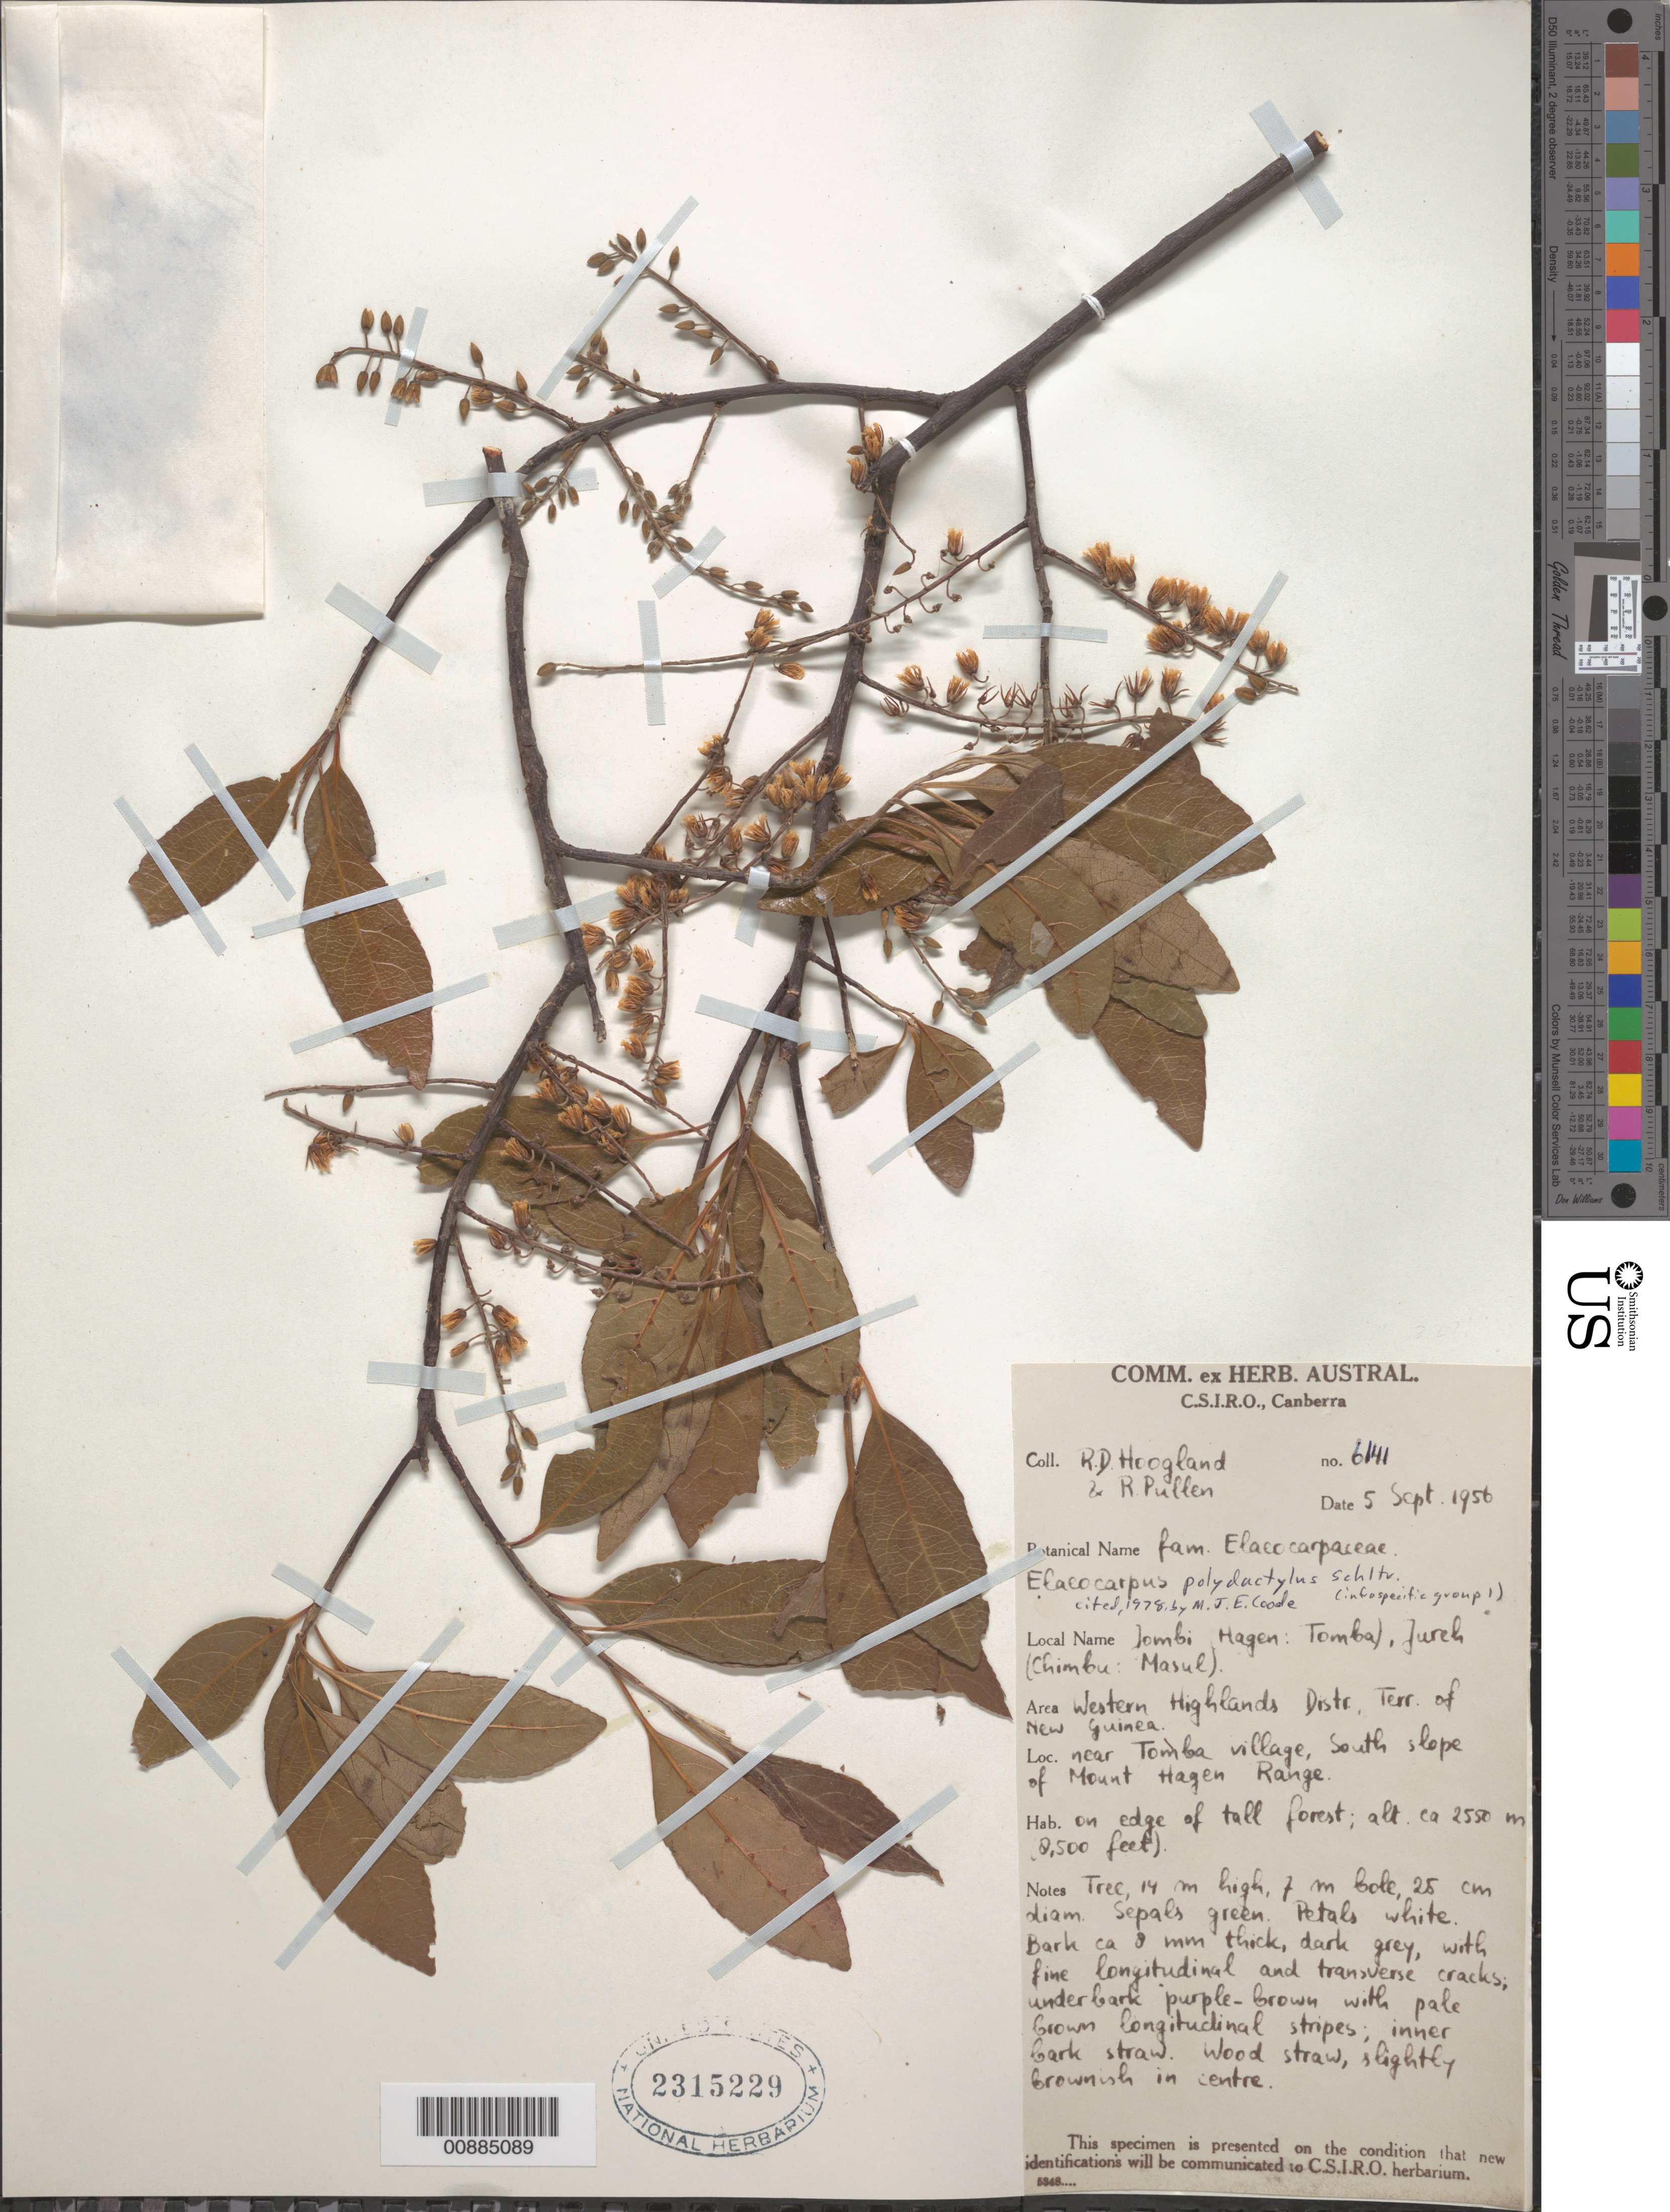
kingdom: Plantae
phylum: Tracheophyta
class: Magnoliopsida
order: Oxalidales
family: Elaeocarpaceae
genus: Elaeocarpus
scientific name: Elaeocarpus polydactylus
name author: Schltr.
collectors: R. D. Hoogland & R. Pullen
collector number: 6141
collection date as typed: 05 Sep 1956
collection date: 1956-09-05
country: Papua New Guinea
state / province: Western Highlands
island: New Guinea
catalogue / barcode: US 2315229